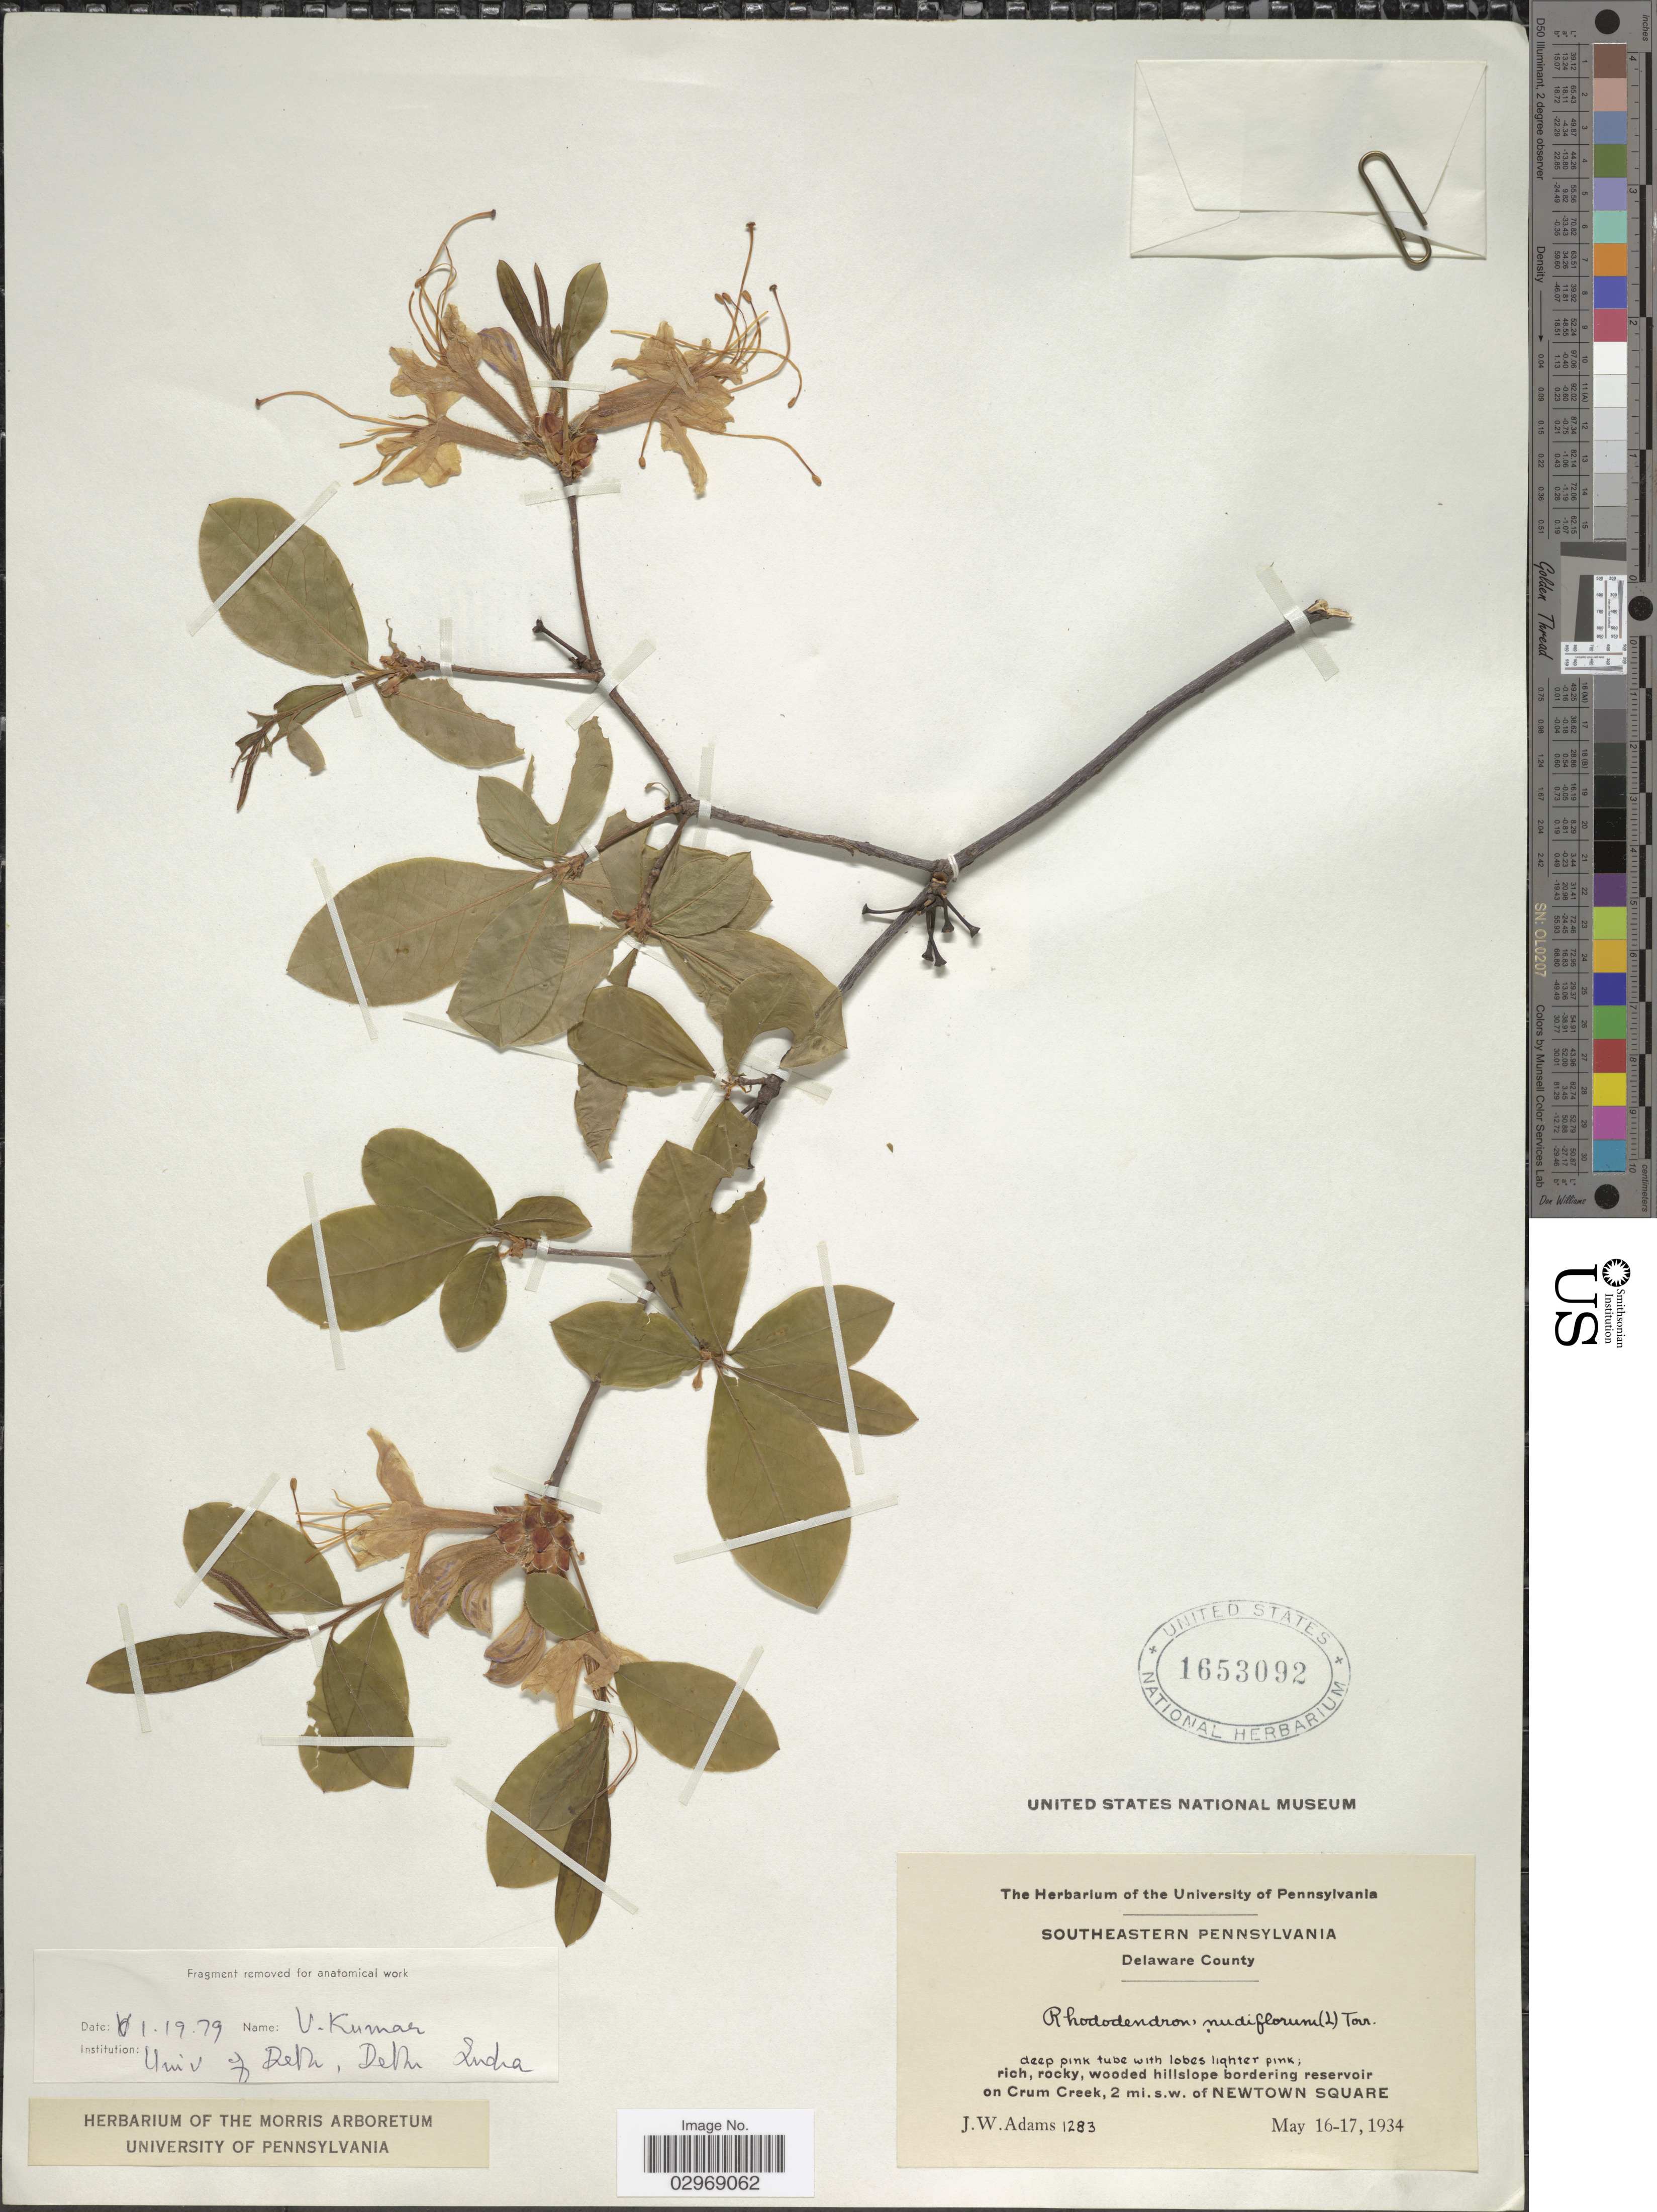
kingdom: Plantae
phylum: Tracheophyta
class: Magnoliopsida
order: Ericales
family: Ericaceae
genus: Rhododendron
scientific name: Rhododendron nudiflorum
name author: Torr.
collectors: J. Adams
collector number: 1283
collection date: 1934-05-16/1934-05-17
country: United States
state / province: Pennsylvania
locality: Southeastern Pennsylvania. Delaware County. Rich, rocky, wooded hillslope bordering reservoir on Crum Creek, 2 mi. s. w. of Newtown Square.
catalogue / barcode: US 1653092